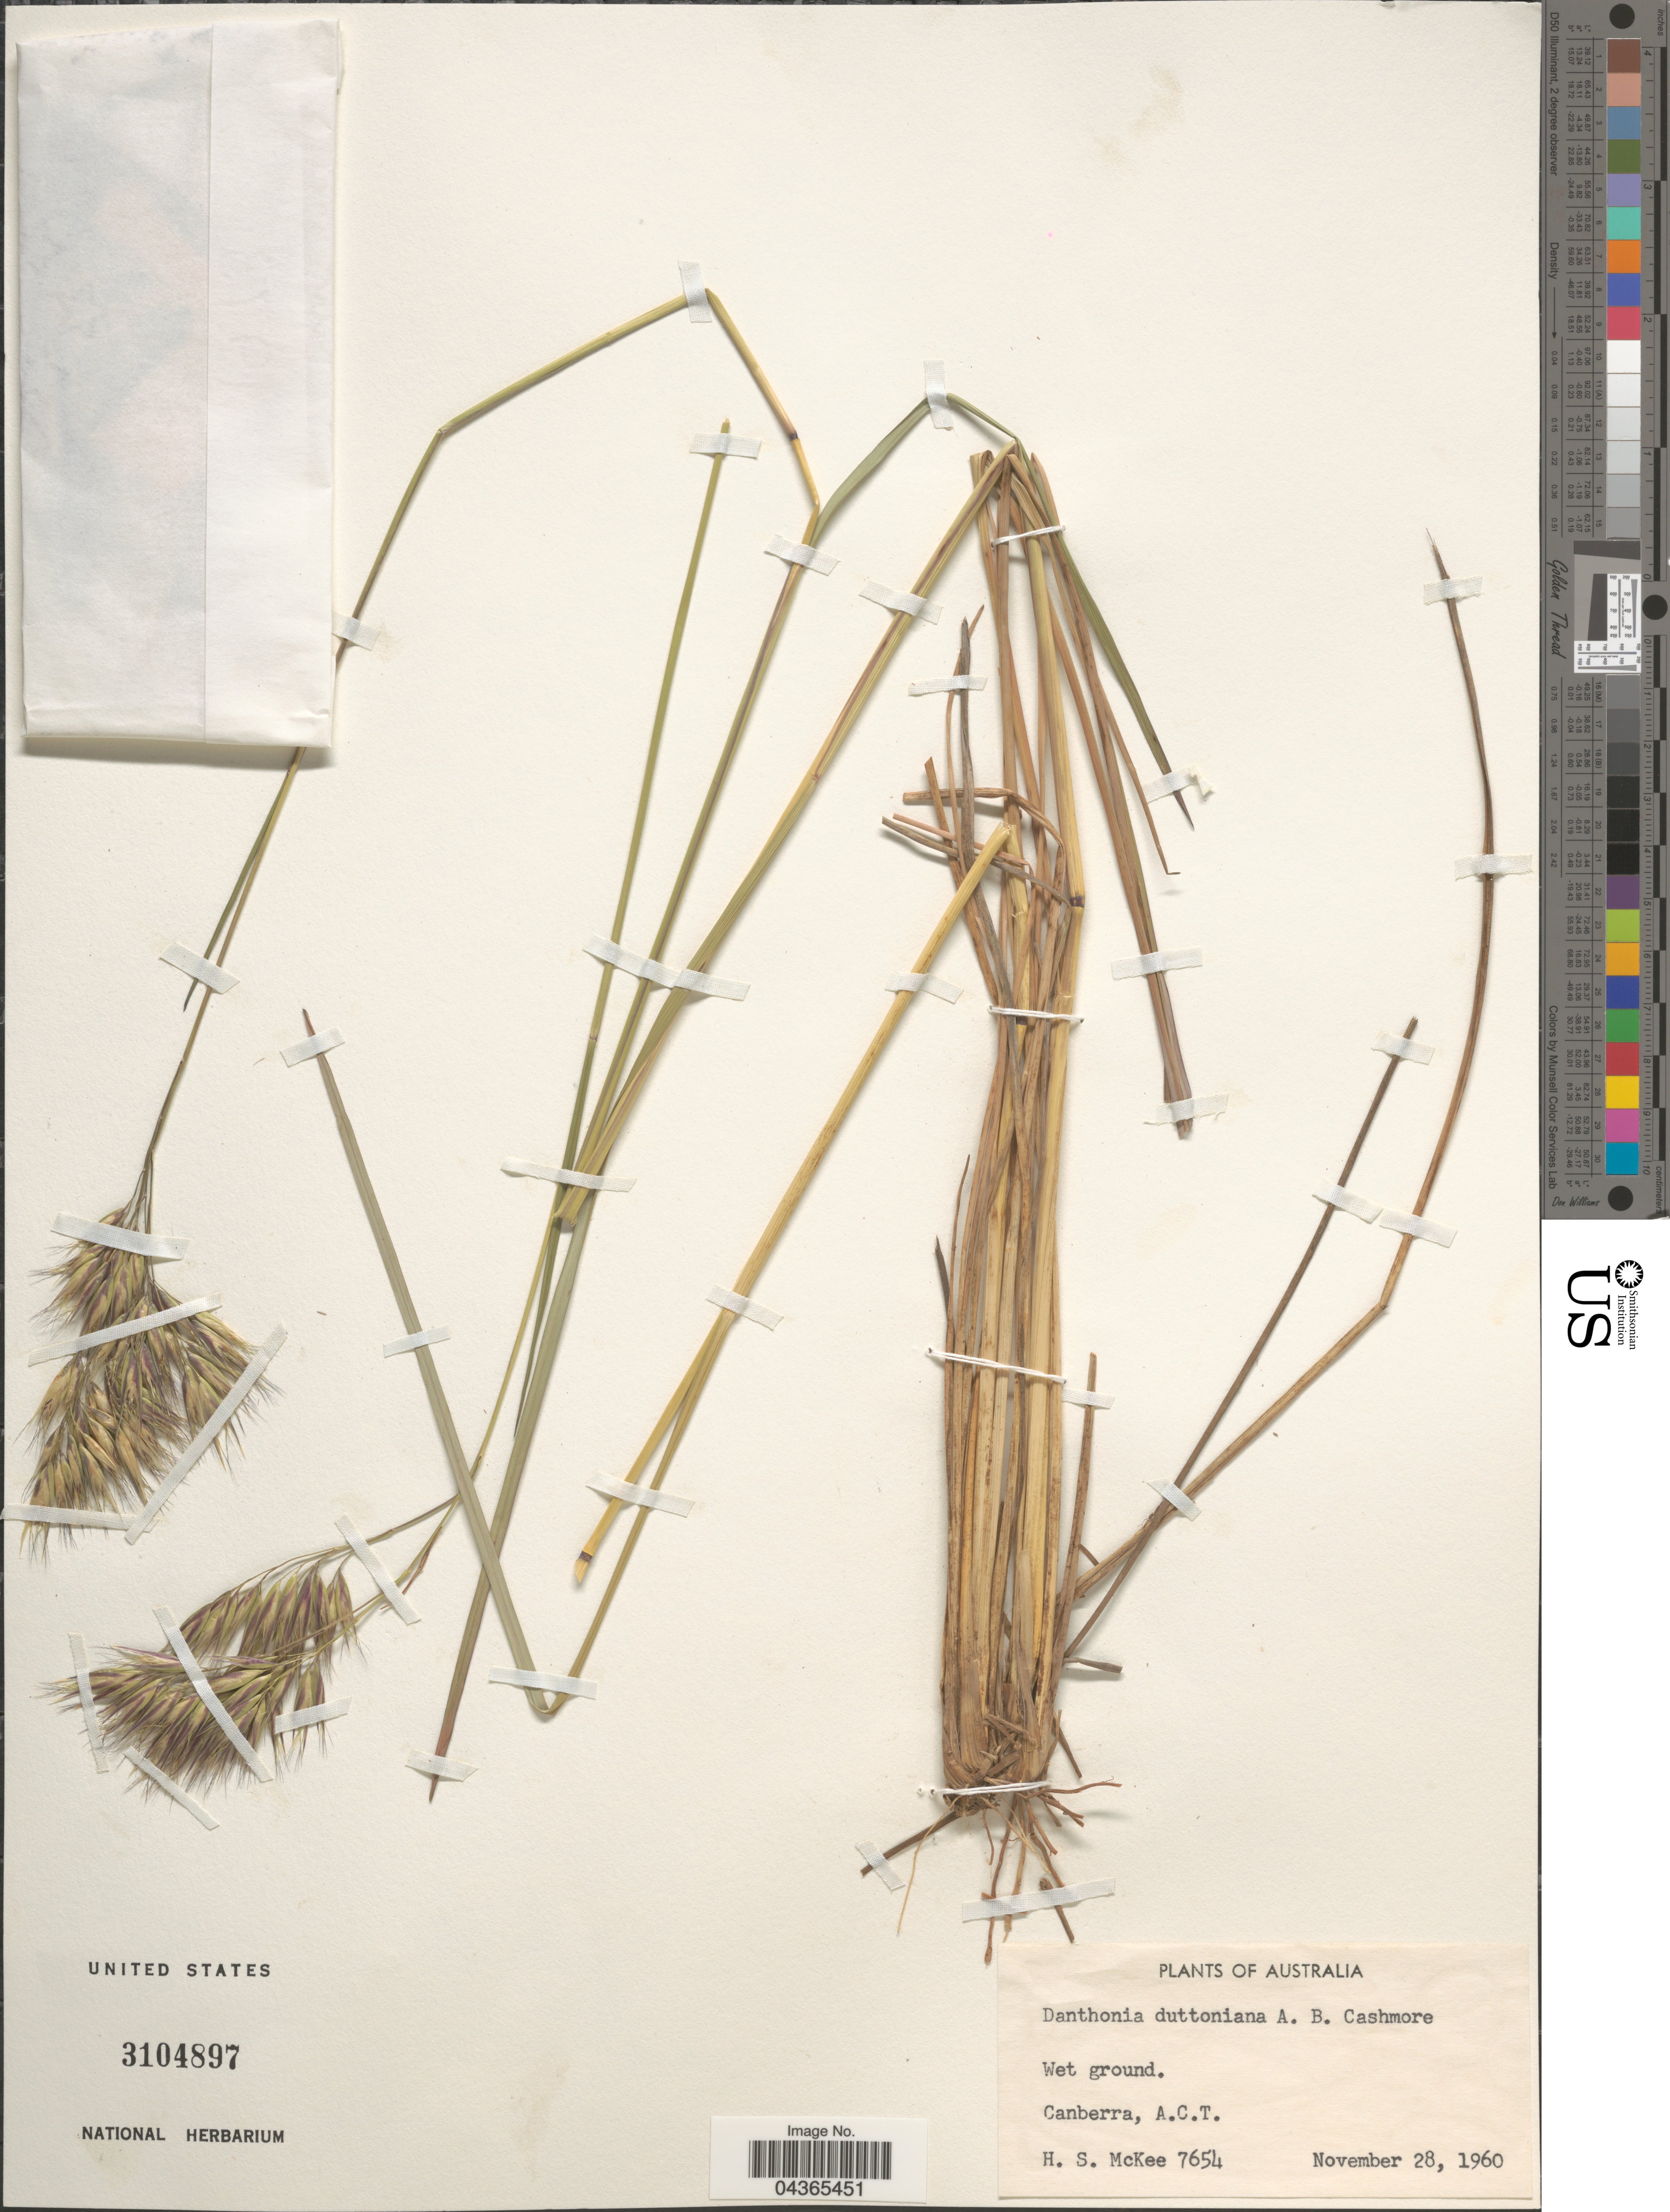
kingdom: Plantae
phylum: Tracheophyta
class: Liliopsida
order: Poales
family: Poaceae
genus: Rytidosperma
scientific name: Rytidosperma duttonianum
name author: (Cashmore) Connor & Edgar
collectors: H. S. McKee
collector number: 7654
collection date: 1960-11-28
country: Australia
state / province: Australian Capital Territory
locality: Wet ground. Canberra, A.C.T.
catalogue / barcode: US 3104897